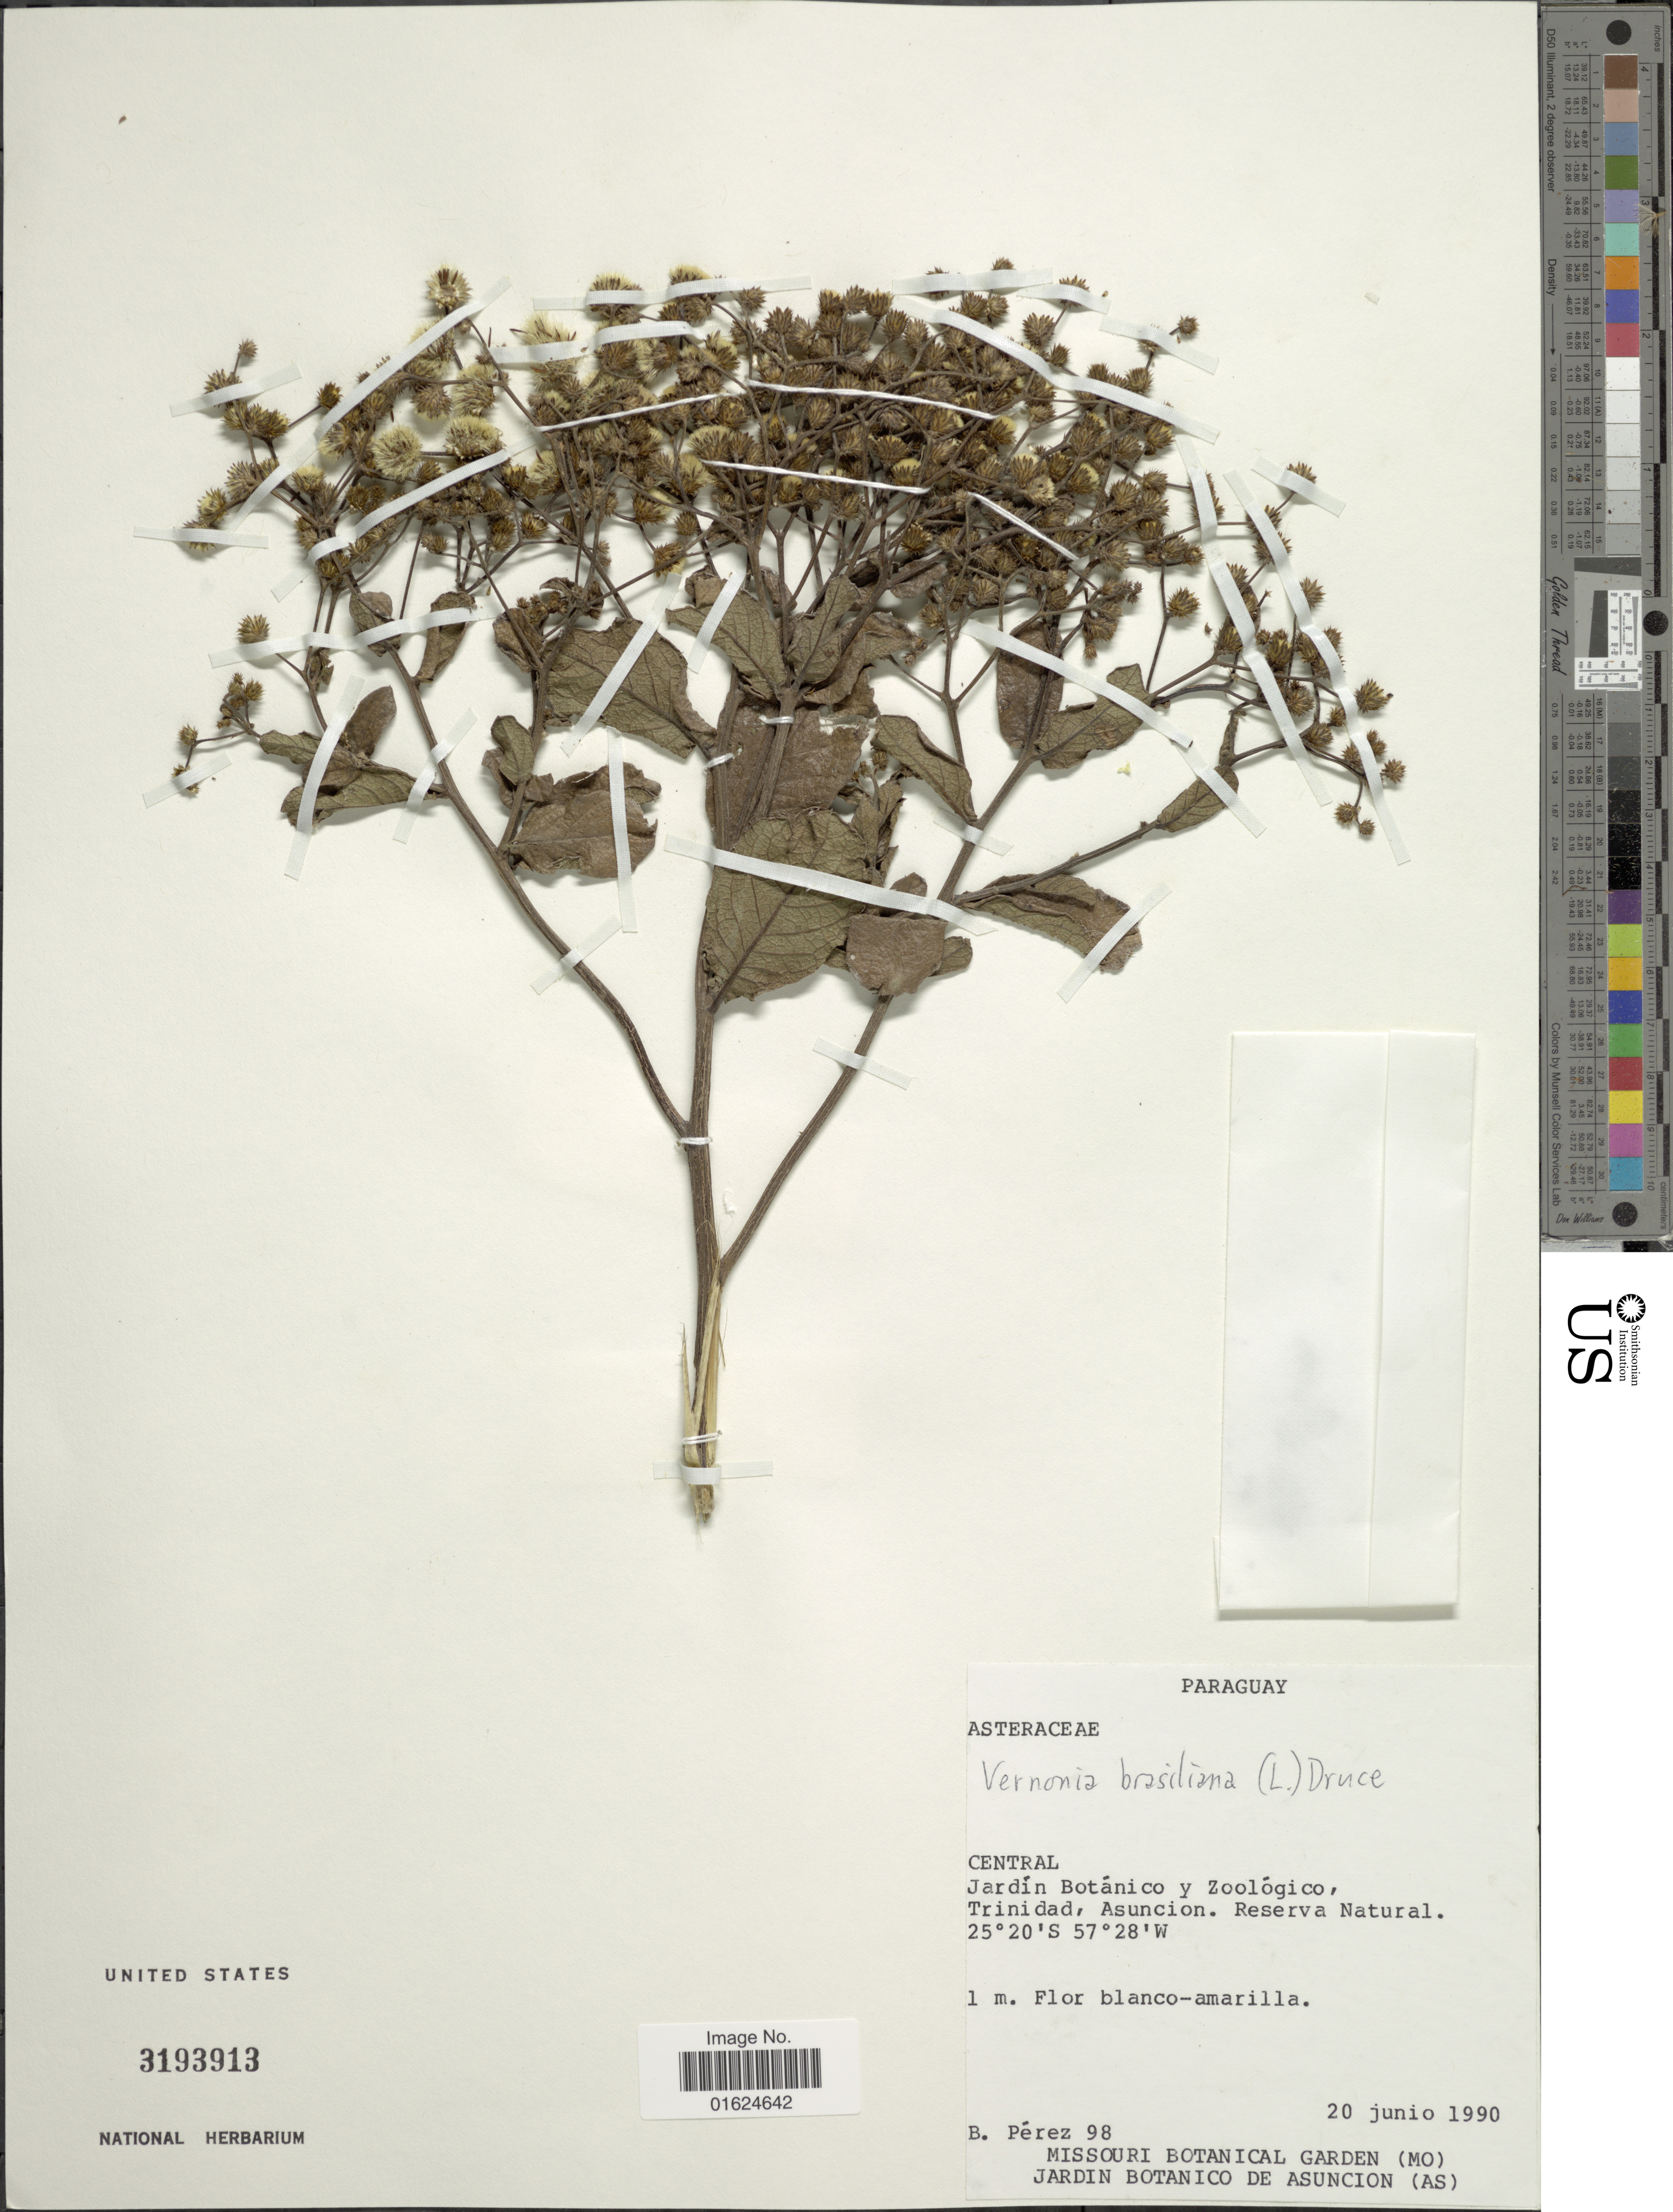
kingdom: Plantae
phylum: Tracheophyta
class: Magnoliopsida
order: Asterales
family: Asteraceae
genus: Vernonia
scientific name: Vernonia brasiliana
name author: (L.) Druce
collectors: B. Pérez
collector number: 98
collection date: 1990-06-20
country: Paraguay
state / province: Central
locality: Jardín Botánico y Zoológico, Trinidad, Sasuncion. reserva Natural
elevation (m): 1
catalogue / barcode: US 3193913